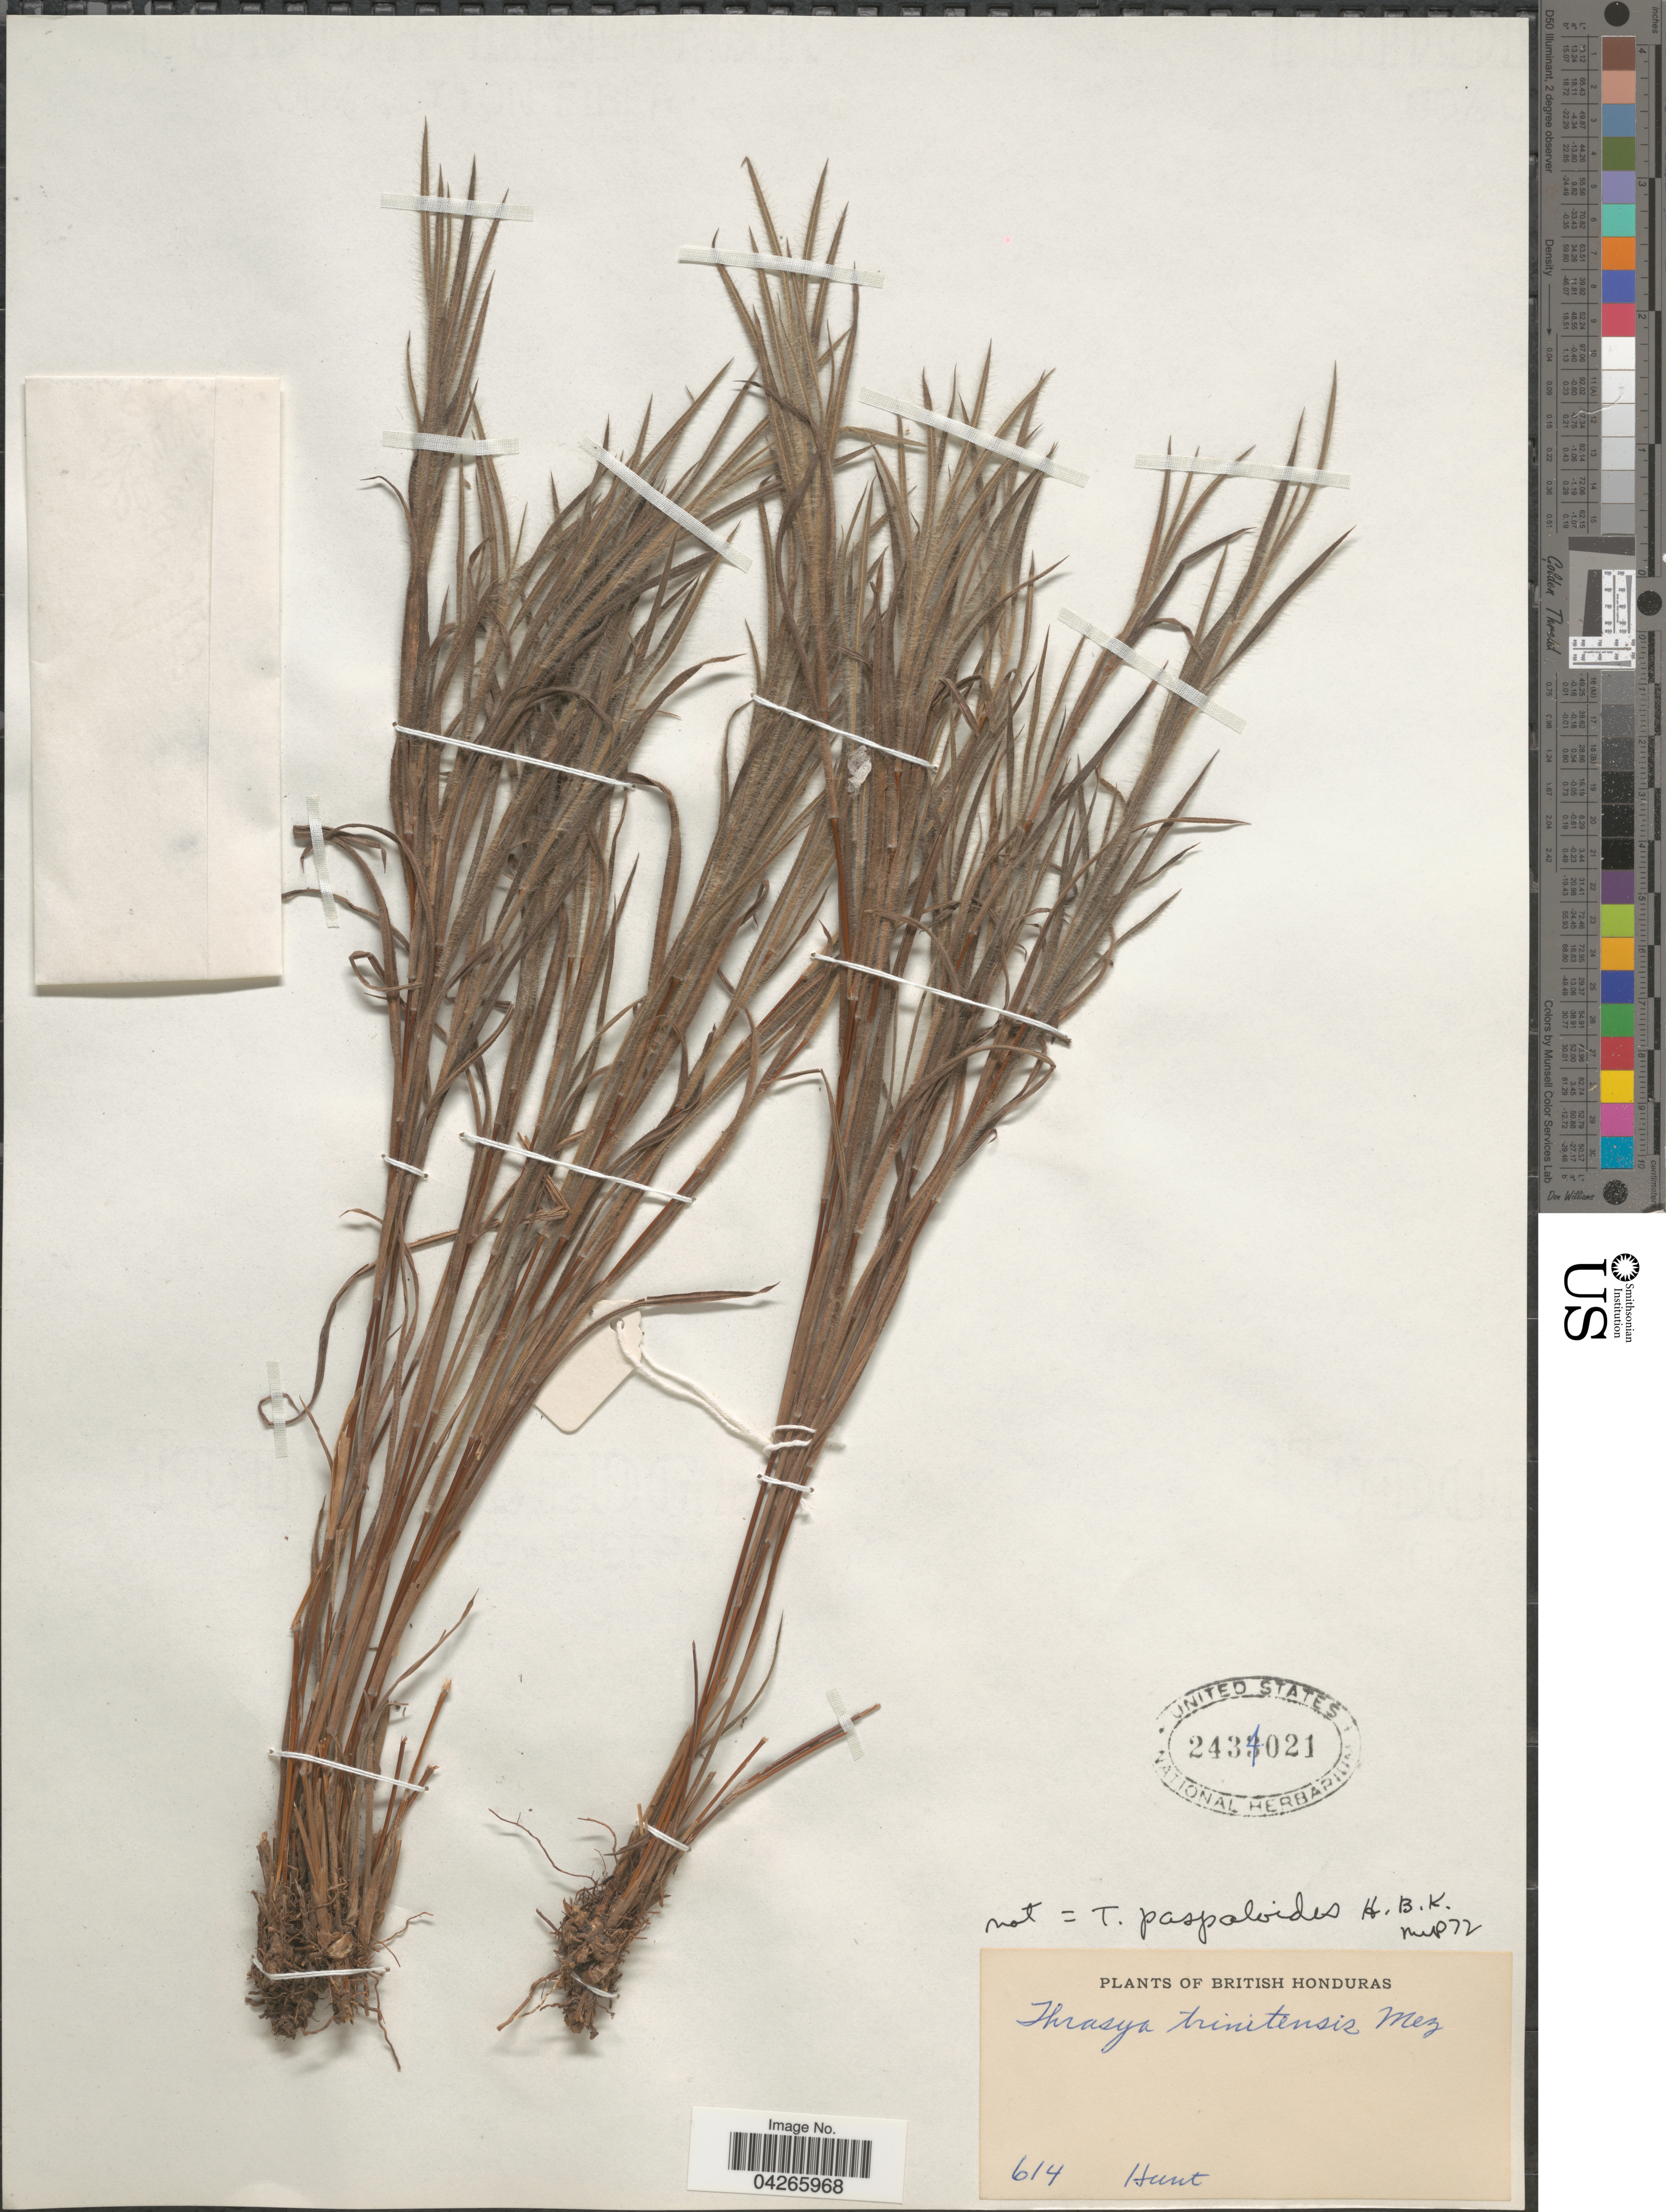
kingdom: Plantae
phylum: Tracheophyta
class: Liliopsida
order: Poales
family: Poaceae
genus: Paspalum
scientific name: Paspalum trinitense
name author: (Mez) S. Denham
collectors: -- Hunt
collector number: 614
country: Belize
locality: British Honduras.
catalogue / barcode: US 2434021